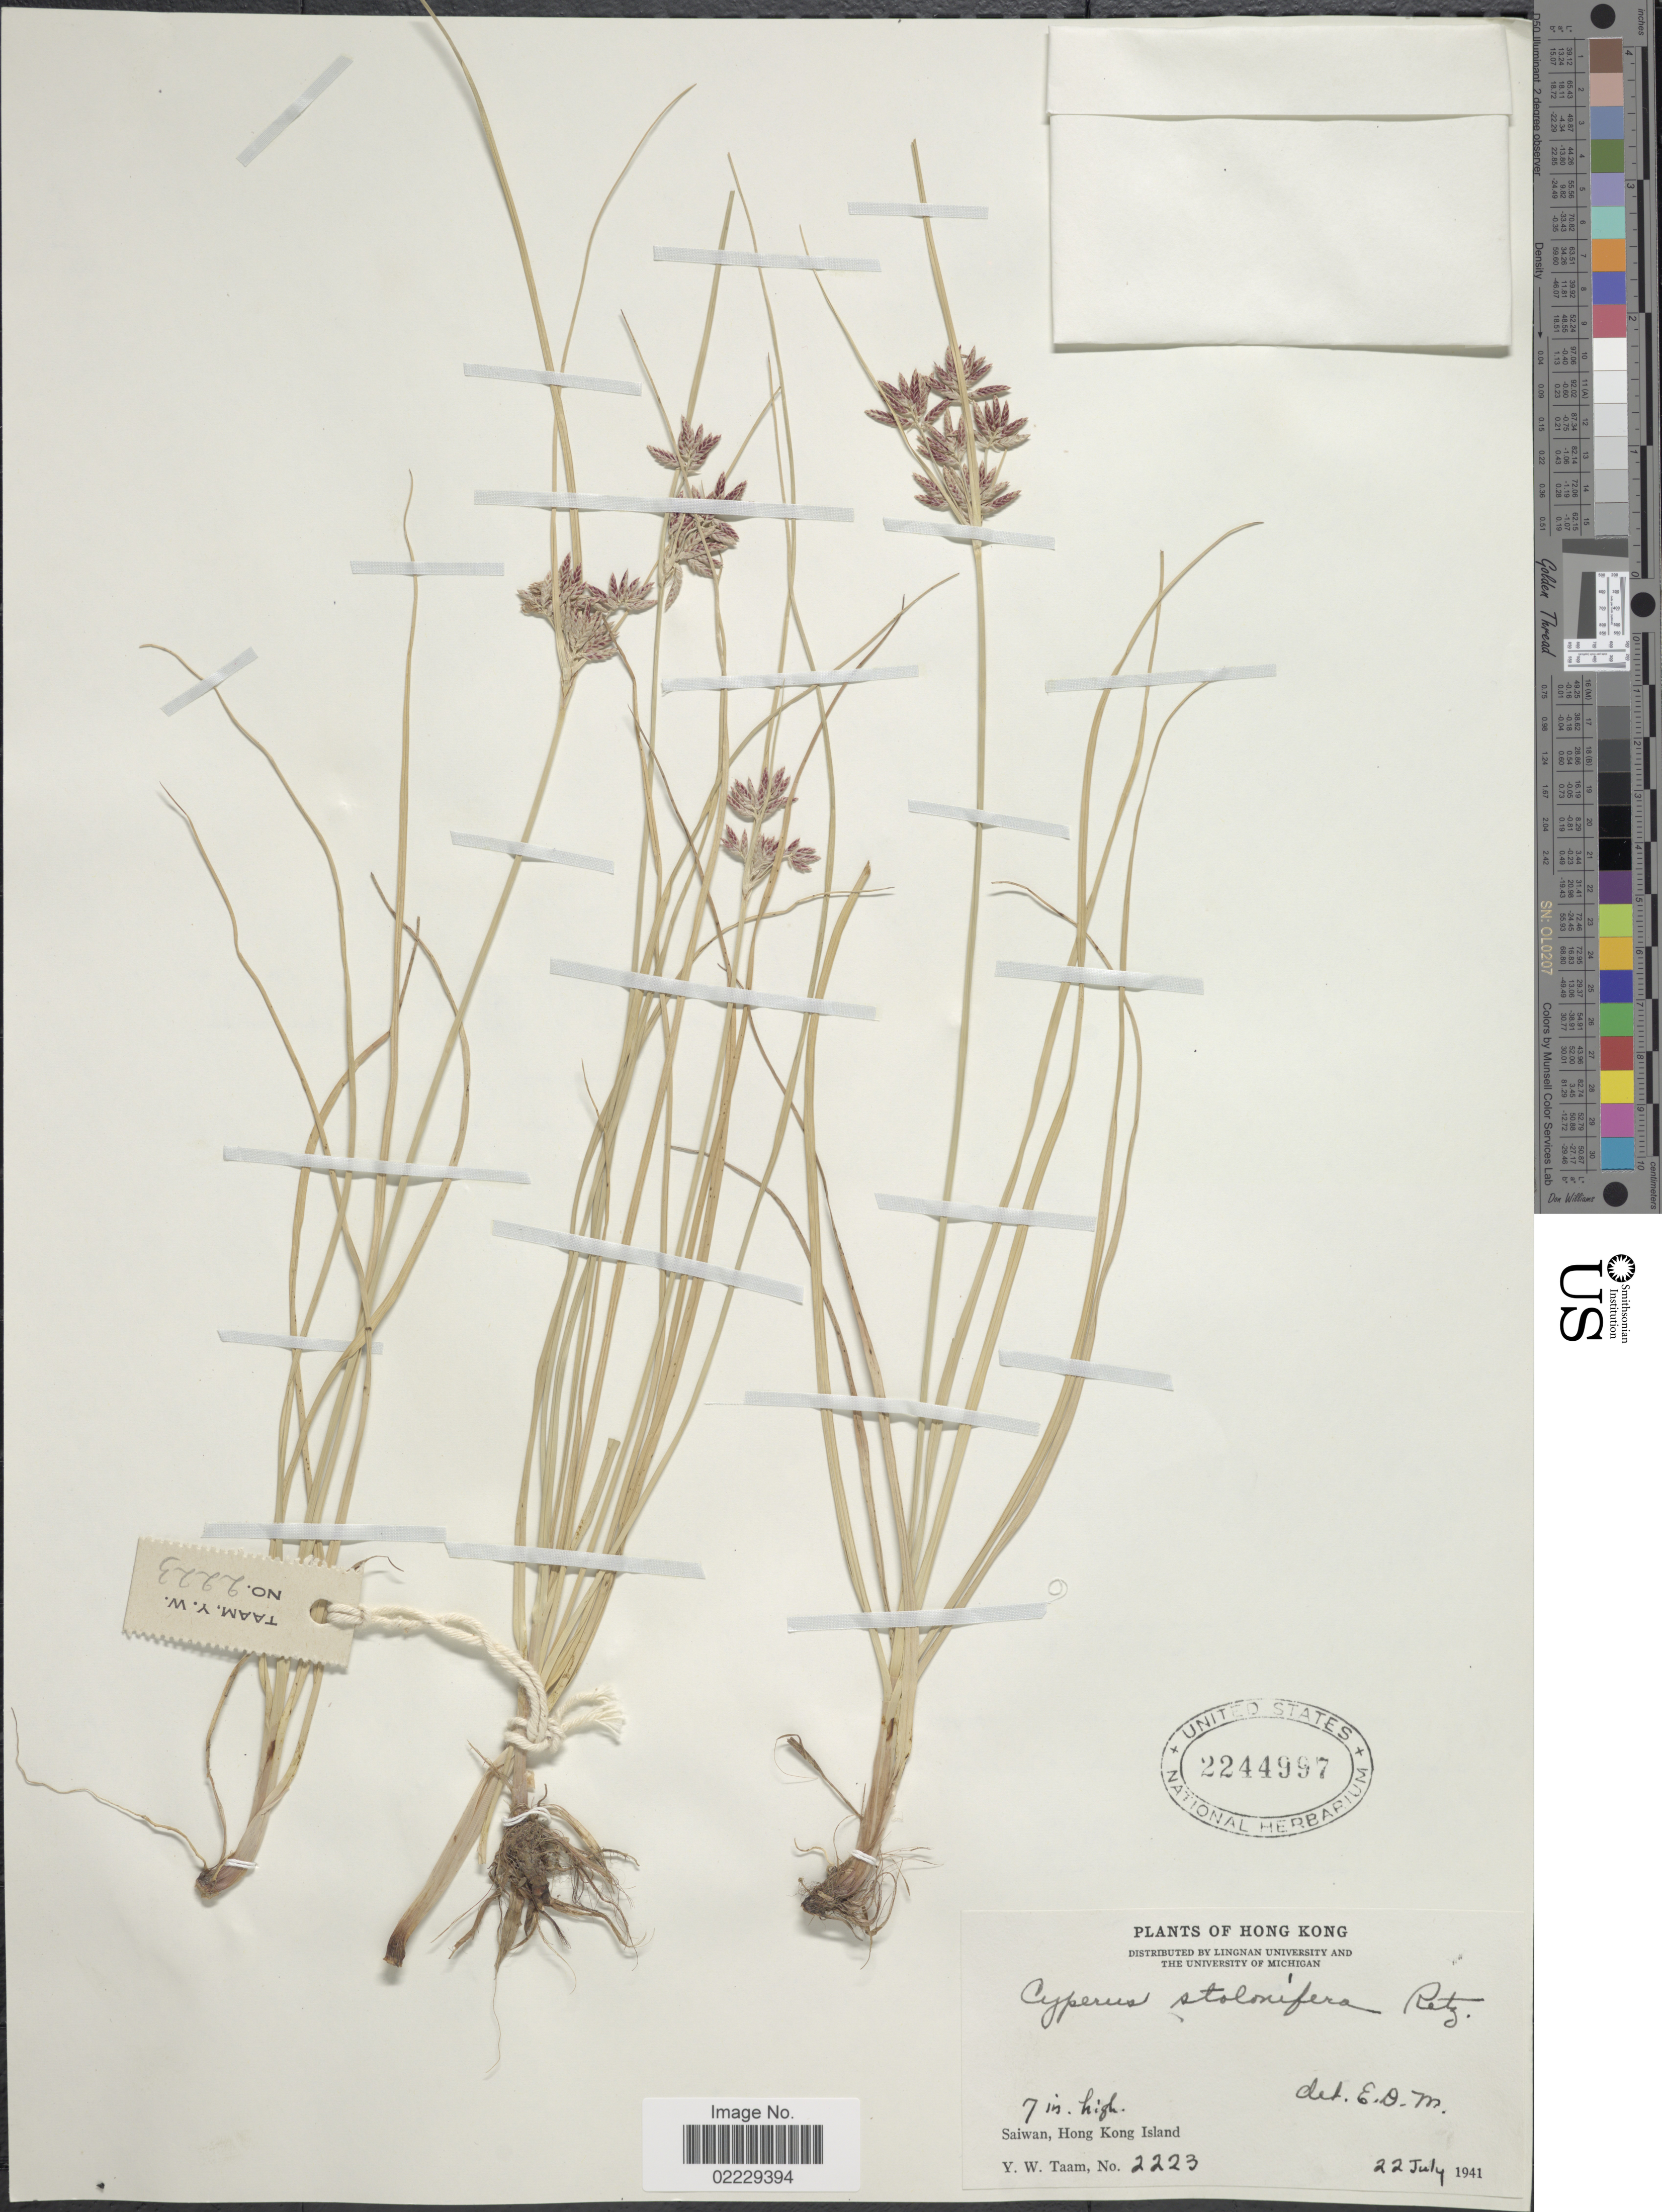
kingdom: Plantae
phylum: Tracheophyta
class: Liliopsida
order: Poales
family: Cyperaceae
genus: Cyperus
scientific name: Cyperus stoloniferus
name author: Retz.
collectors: Y. W. Taam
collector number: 2223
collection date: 1941-07-22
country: China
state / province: Hong Kong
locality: Saiwan, Hong Kong Island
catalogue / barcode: US 2244997